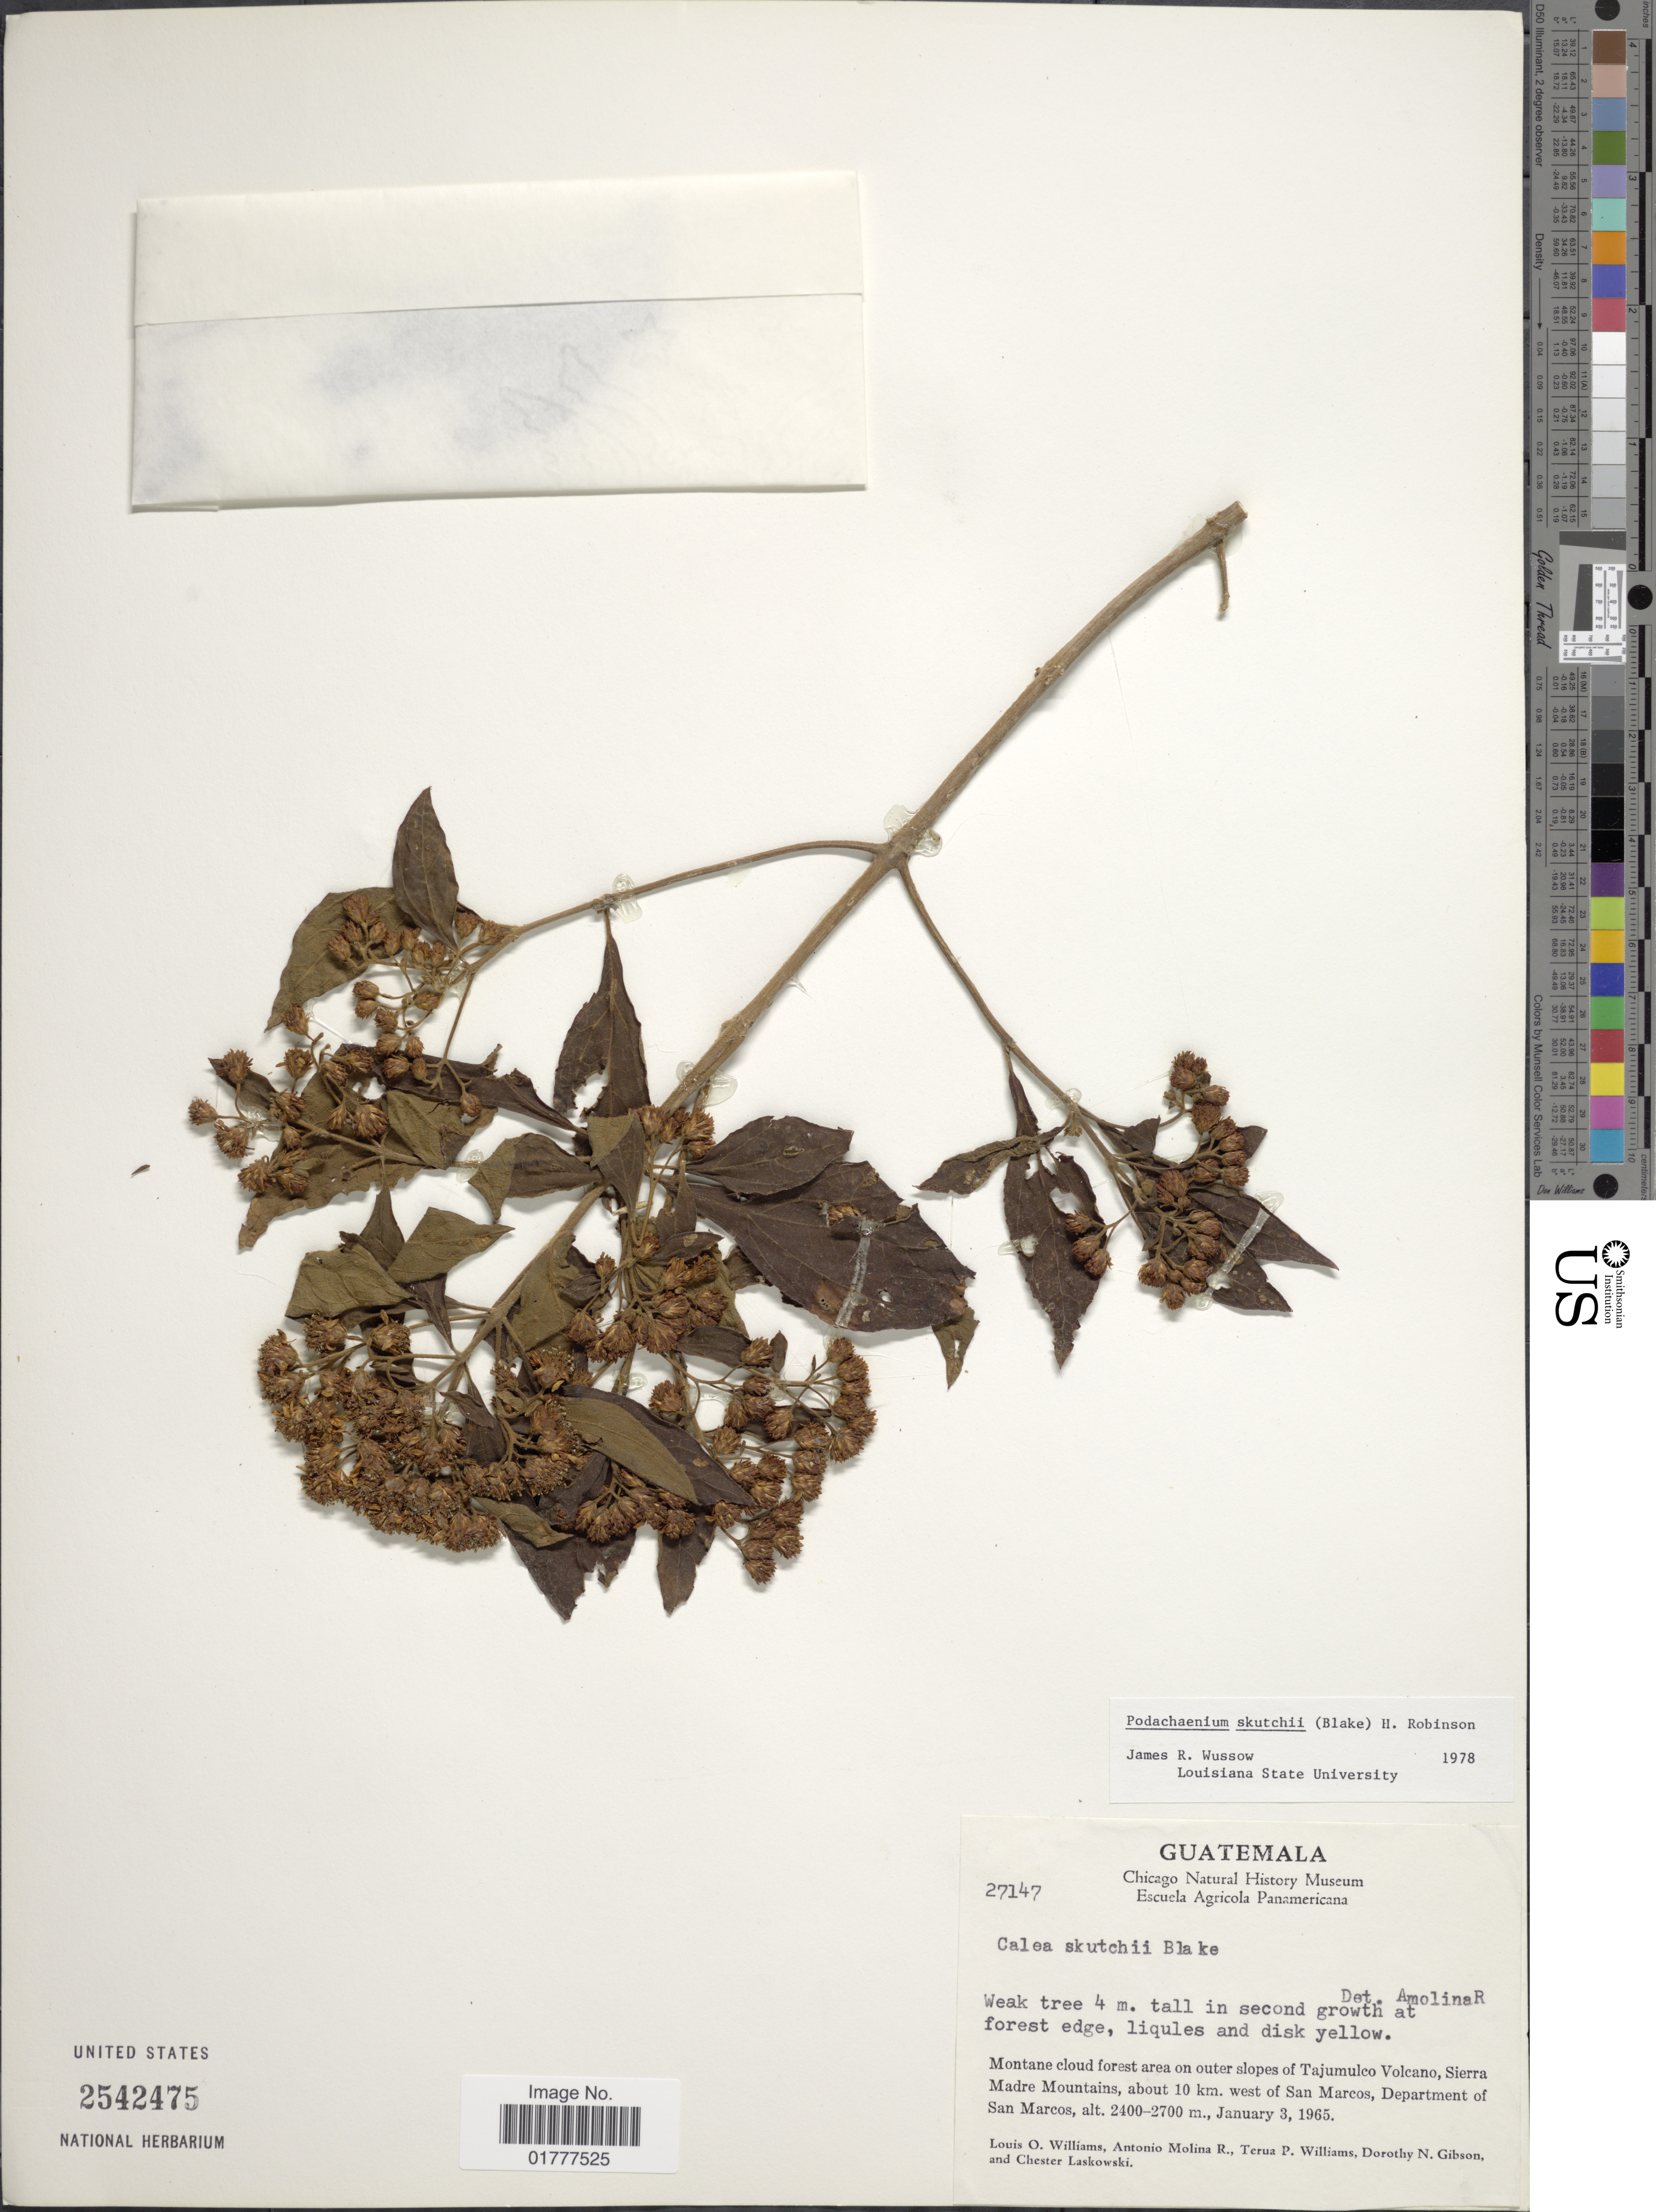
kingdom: Plantae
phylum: Tracheophyta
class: Magnoliopsida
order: Asterales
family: Asteraceae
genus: Podachaenium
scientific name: Podachaenium skutchii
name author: (S.F. Blake) H. Rob.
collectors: L. O. Williams, A. Molina R., T. P. Williams, D. N. Gibson & C. Laskowski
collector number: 27147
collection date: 1965-01-03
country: Guatemala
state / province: San Marcos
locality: Montane cloud forest area on outer slopes of Tajumulco Volcano, Sierra Madre Mountains, about 10 km. west of San Marcos, Department of San Marcos.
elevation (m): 2400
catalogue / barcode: US 2542475